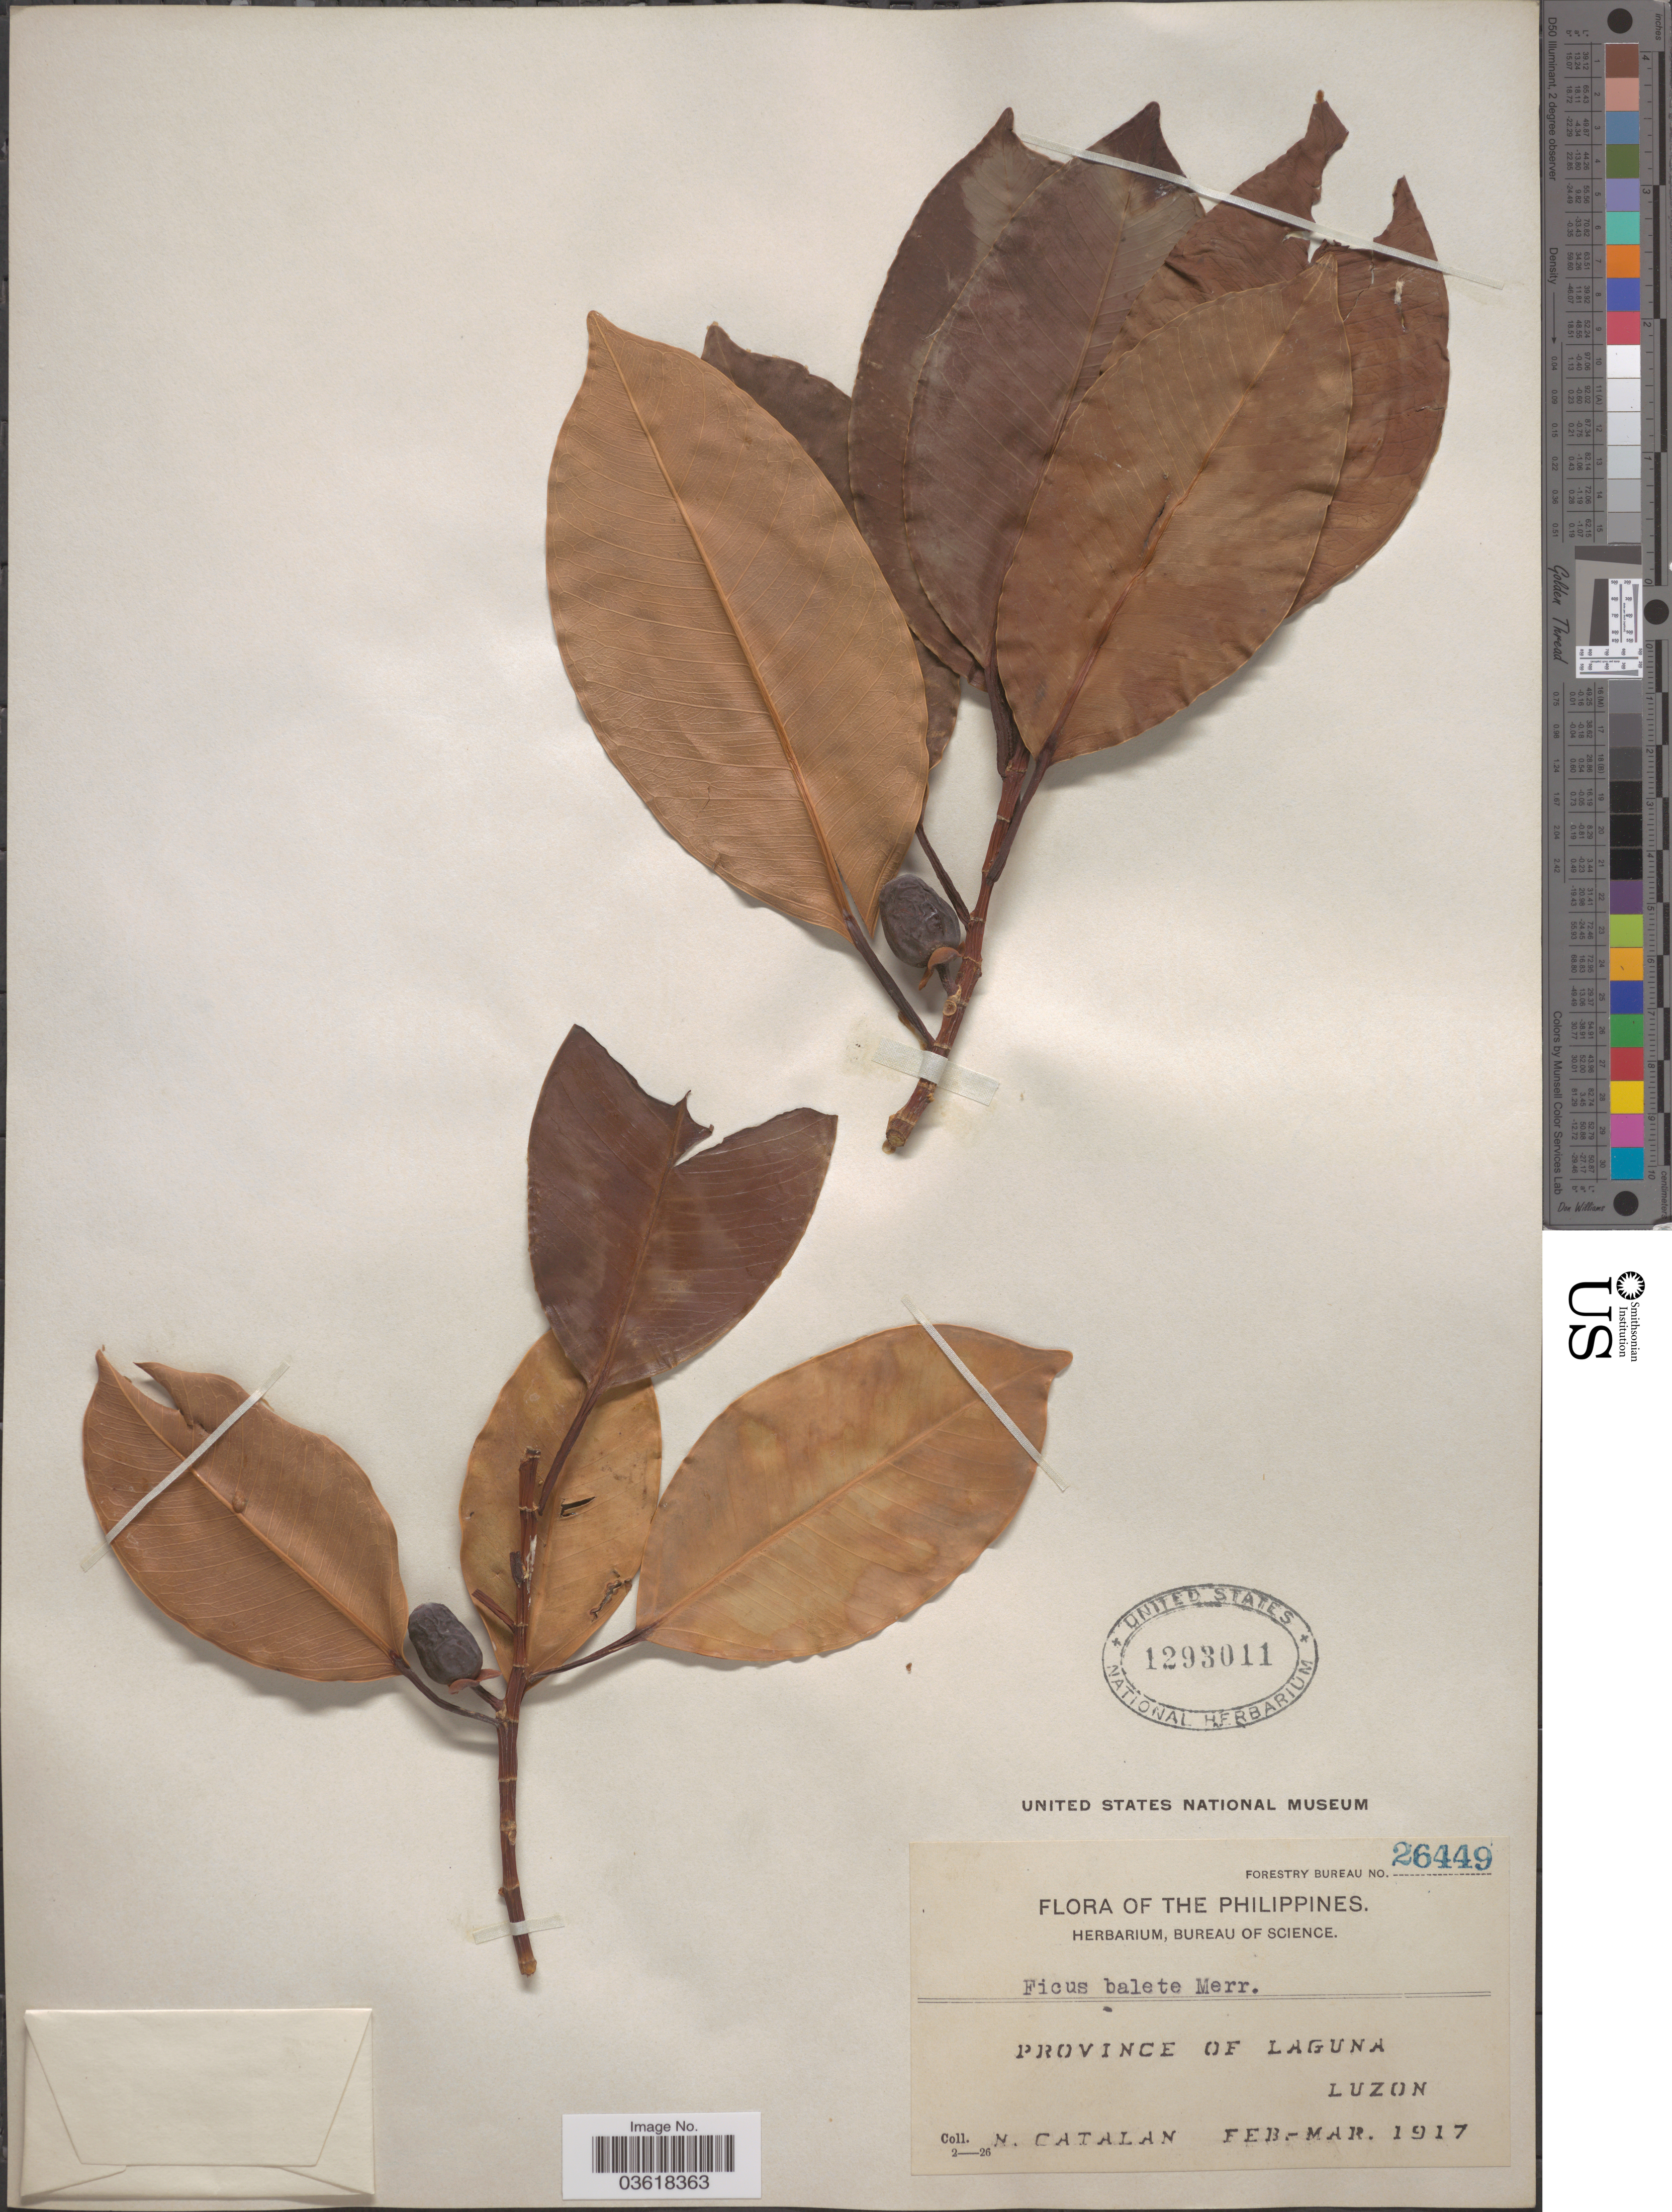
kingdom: Plantae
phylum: Tracheophyta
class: Magnoliopsida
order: Rosales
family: Moraceae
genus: Ficus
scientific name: Ficus balete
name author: Merr.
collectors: N. Catalan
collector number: Forestry Bureau 26449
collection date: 1917-02/1917-03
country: Philippines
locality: Province of Laguna, Luzon.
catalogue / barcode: US 1293011